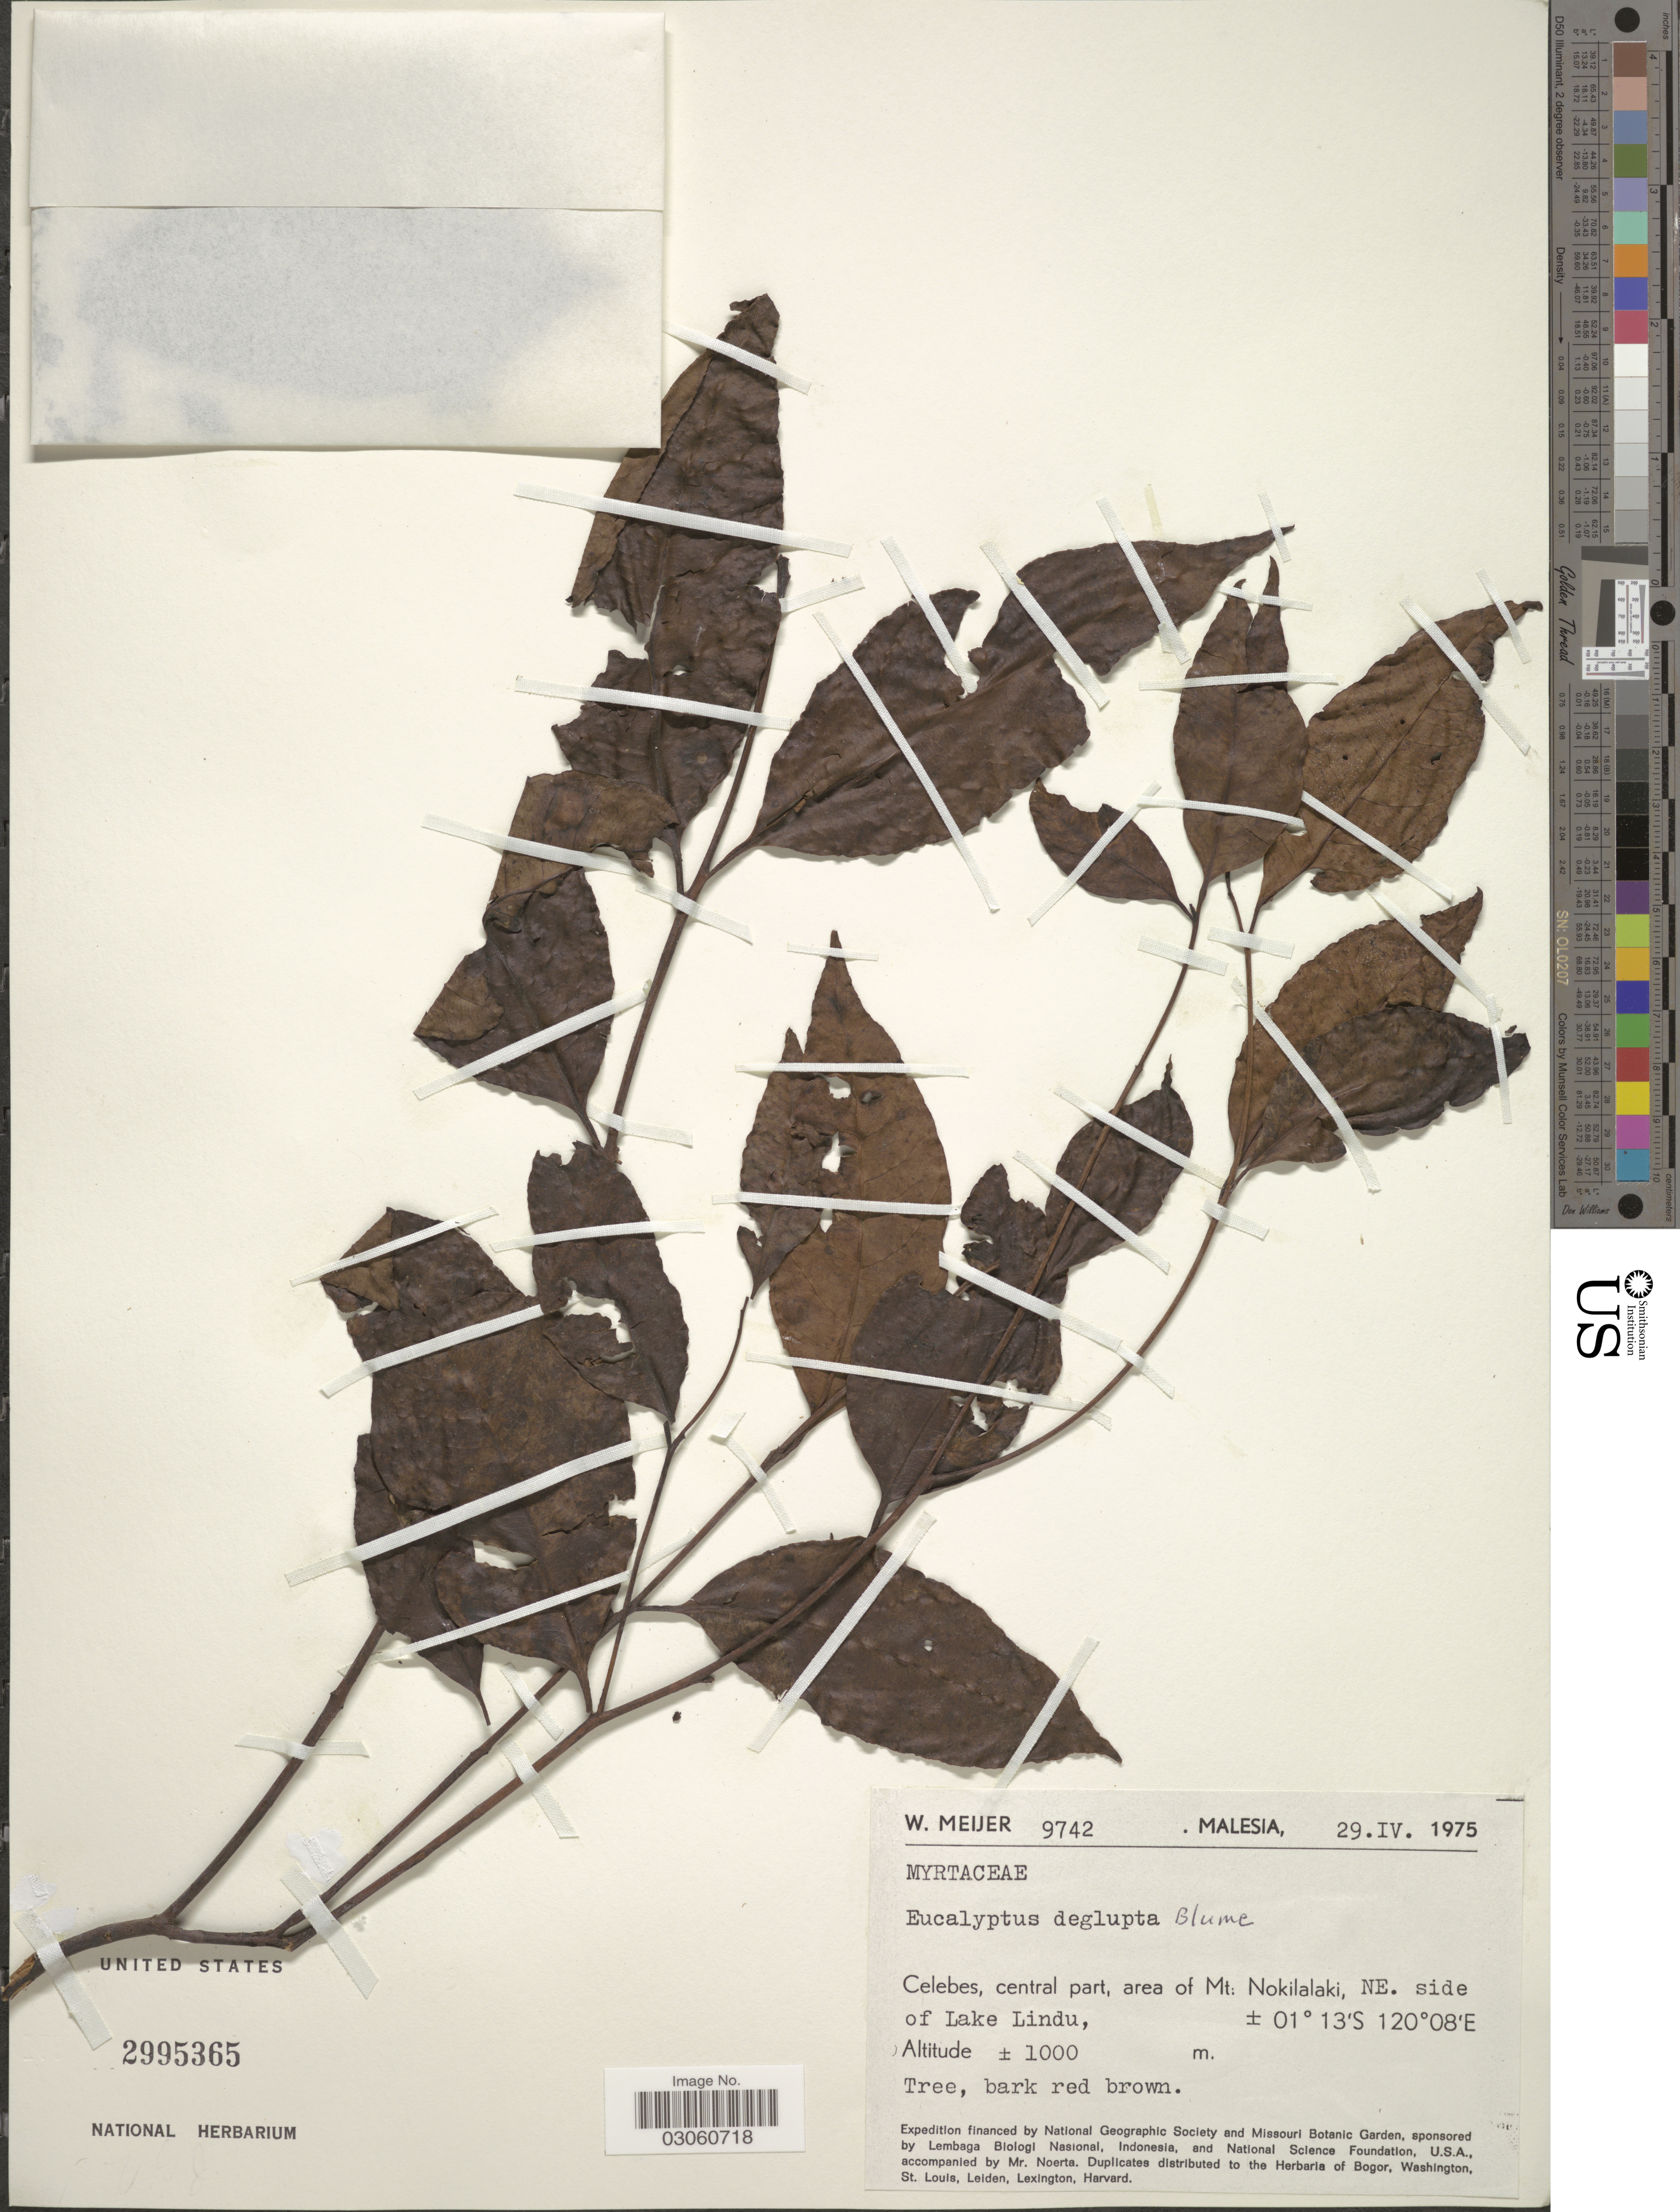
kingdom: Plantae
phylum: Tracheophyta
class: Magnoliopsida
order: Myrtales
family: Myrtaceae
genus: Eucalyptus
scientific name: Eucalyptus deglupta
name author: Blume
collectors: W. Meijer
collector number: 9742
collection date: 1975-04-29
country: Malaysia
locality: Celebes, central part, area of Mt. Nokilalaki, NE. side of Lake Lindu.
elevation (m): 1000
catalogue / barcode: US 2995365